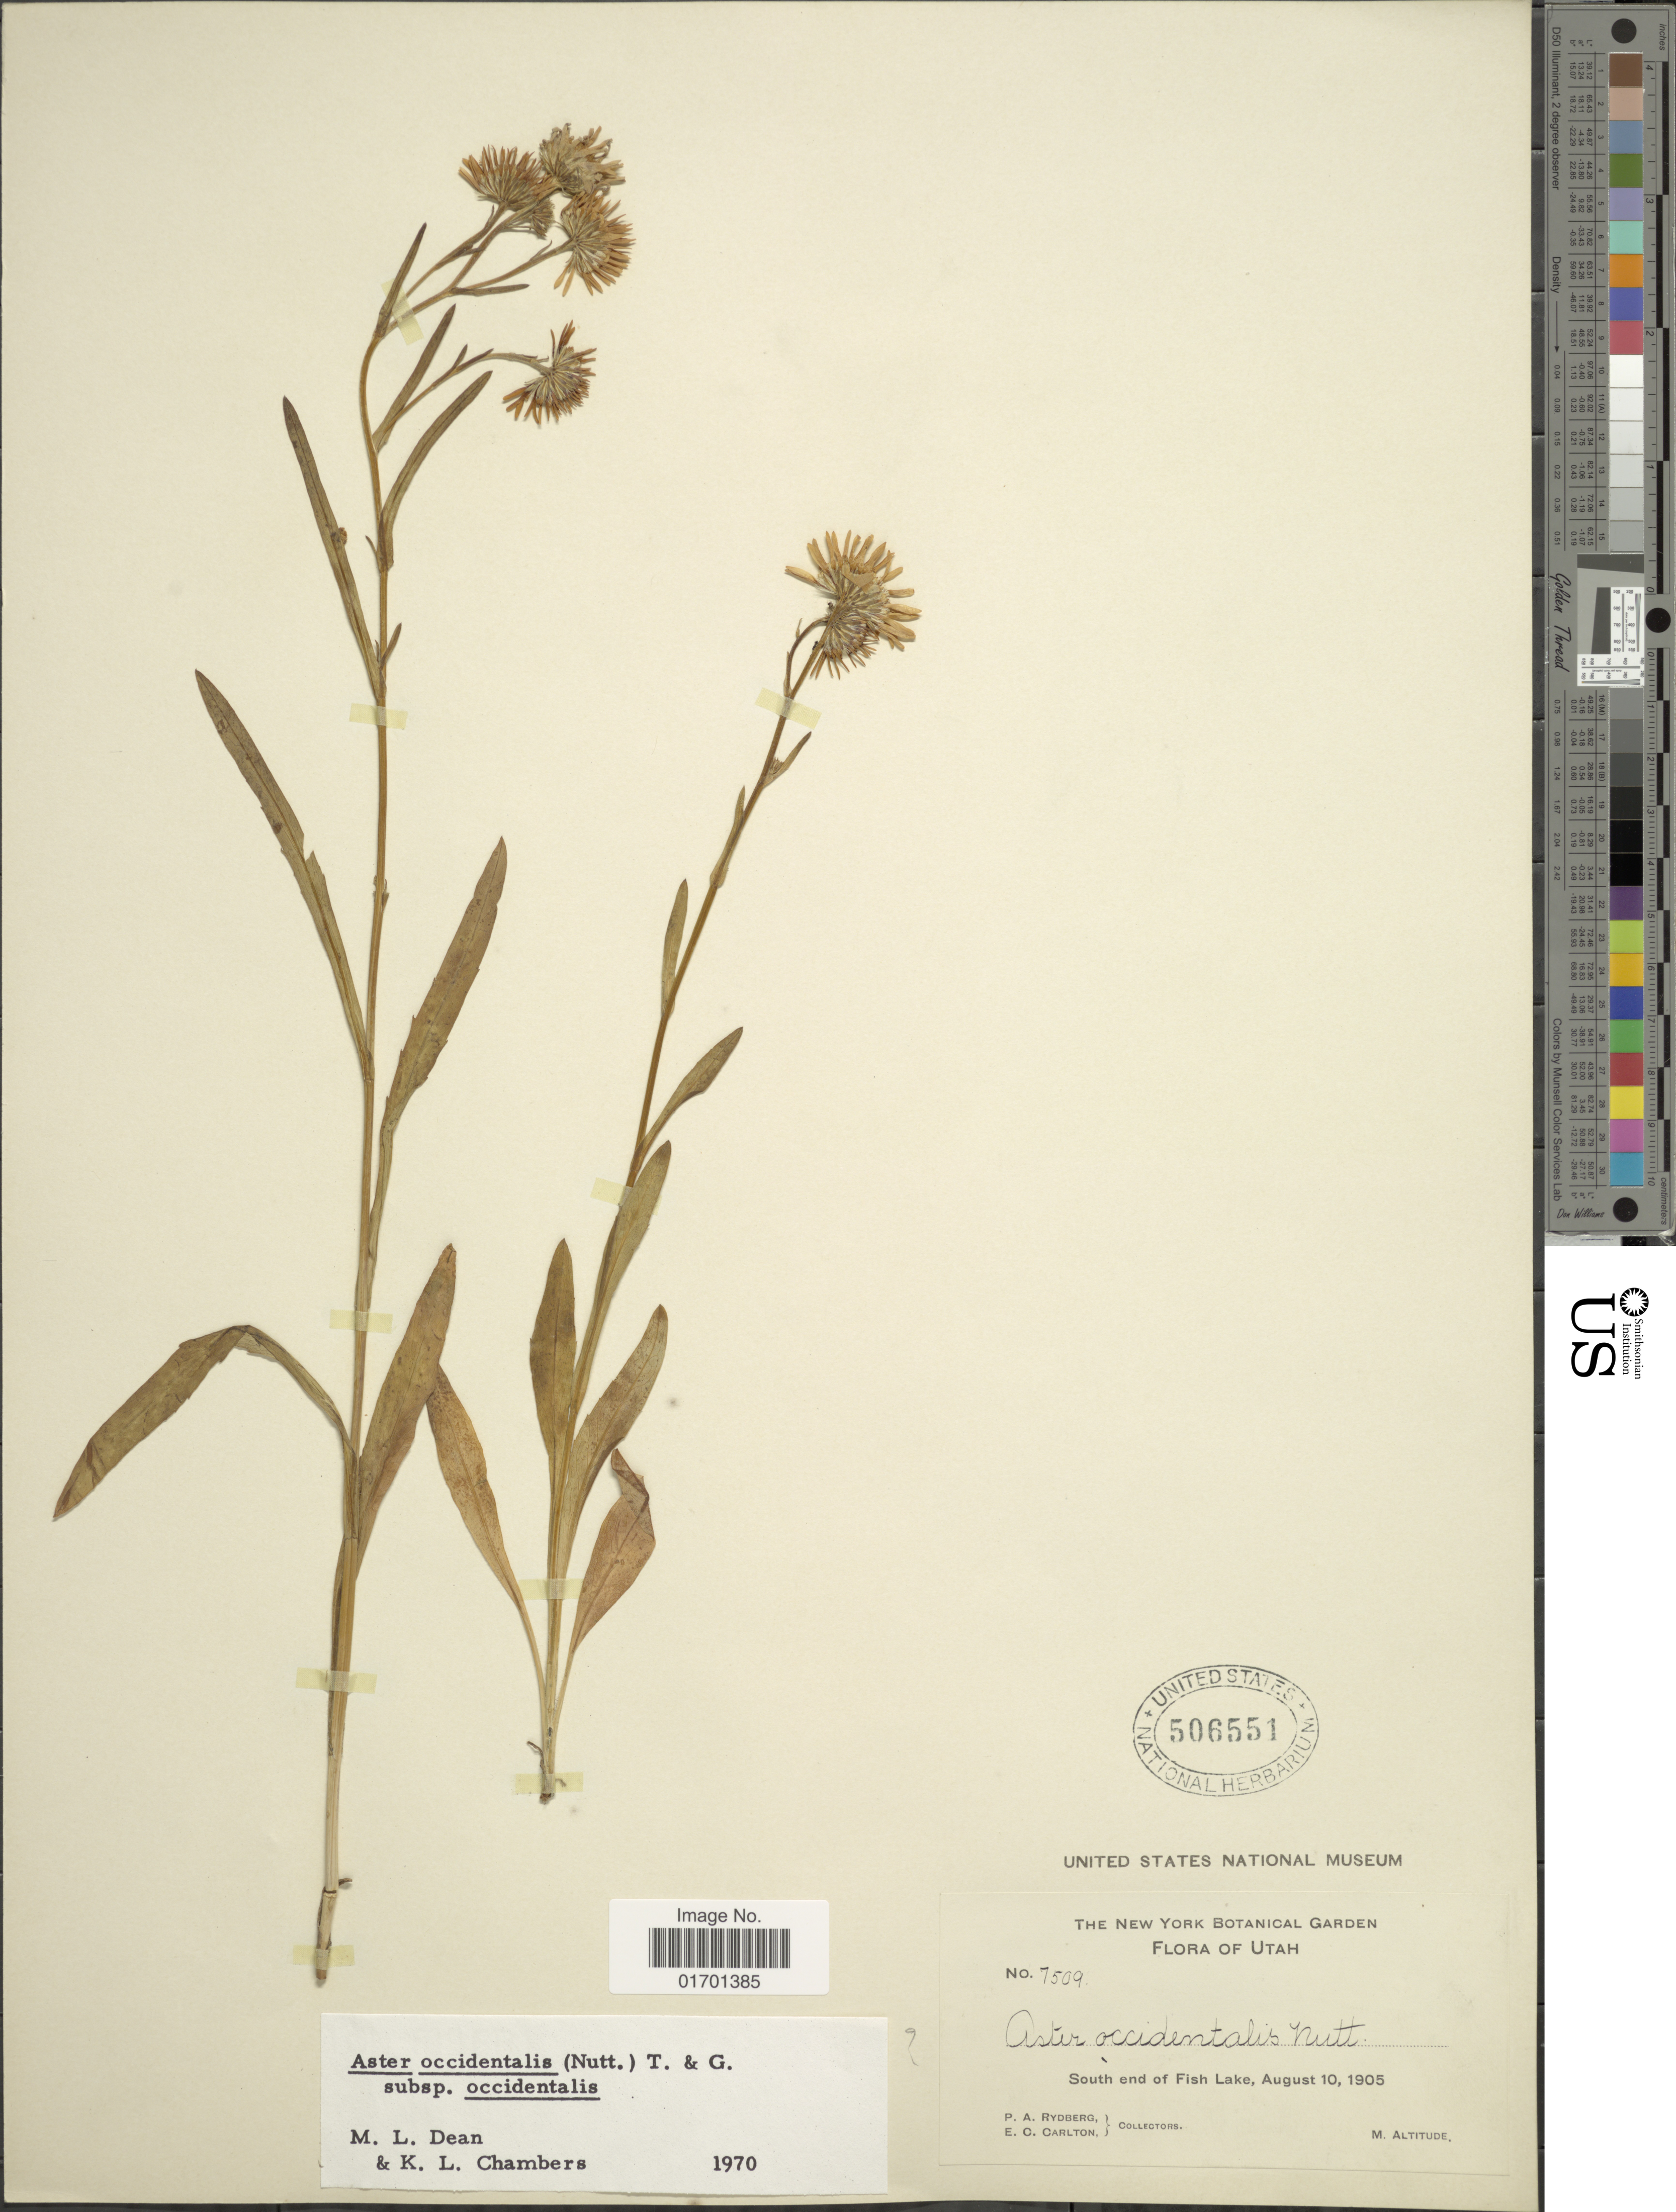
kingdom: Plantae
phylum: Tracheophyta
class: Magnoliopsida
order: Asterales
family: Asteraceae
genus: Symphyotrichum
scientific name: Symphyotrichum spathulatum var. spathulatum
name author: (Lindl.) G.L. Nesom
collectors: P. A. Rydberg & E. Carlton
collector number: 7509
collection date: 1905-08-10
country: United States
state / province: Utah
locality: South end of Fish Lake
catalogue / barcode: US 506551